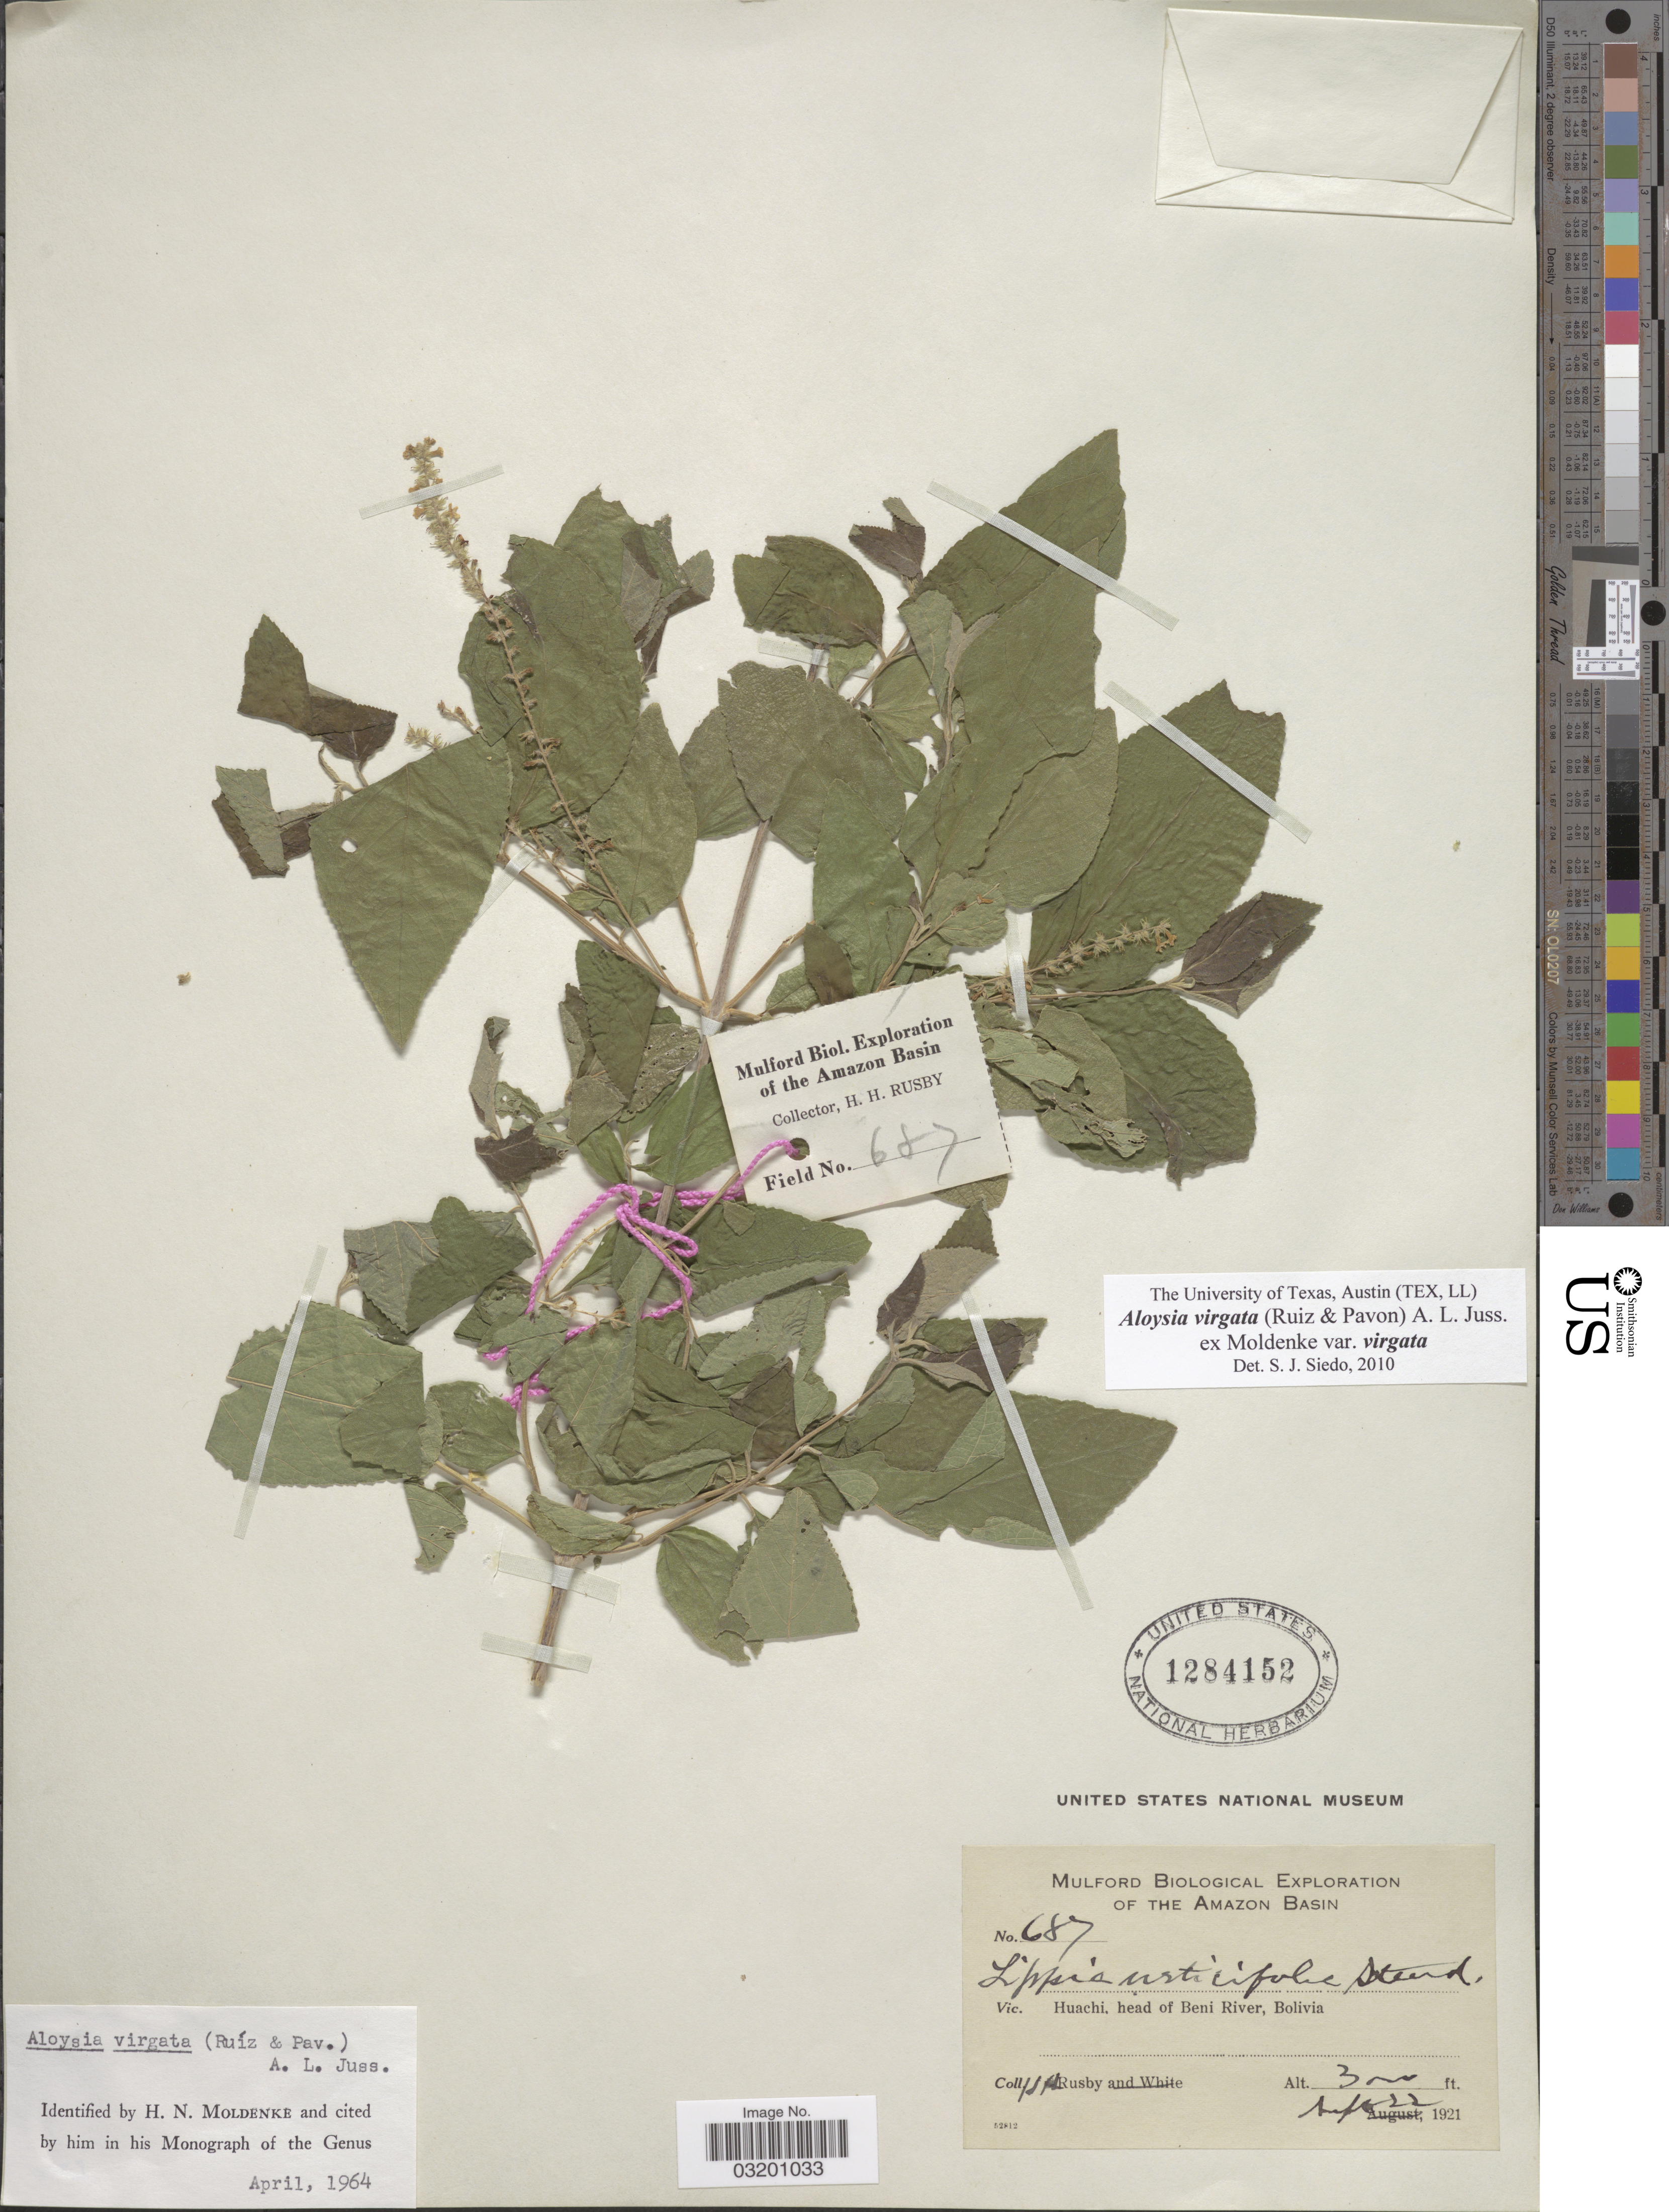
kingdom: Plantae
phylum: Tracheophyta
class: Magnoliopsida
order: Lamiales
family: Verbenaceae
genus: Aloysia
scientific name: Aloysia virgata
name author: (Ruiz & Pav.) Juss.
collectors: H. H. Rusby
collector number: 687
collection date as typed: Sept. 22, 1921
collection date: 1921-09-22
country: Bolivia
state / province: Beni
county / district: Iténez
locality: Huachi, head of Beni River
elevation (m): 914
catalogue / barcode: US 1284152